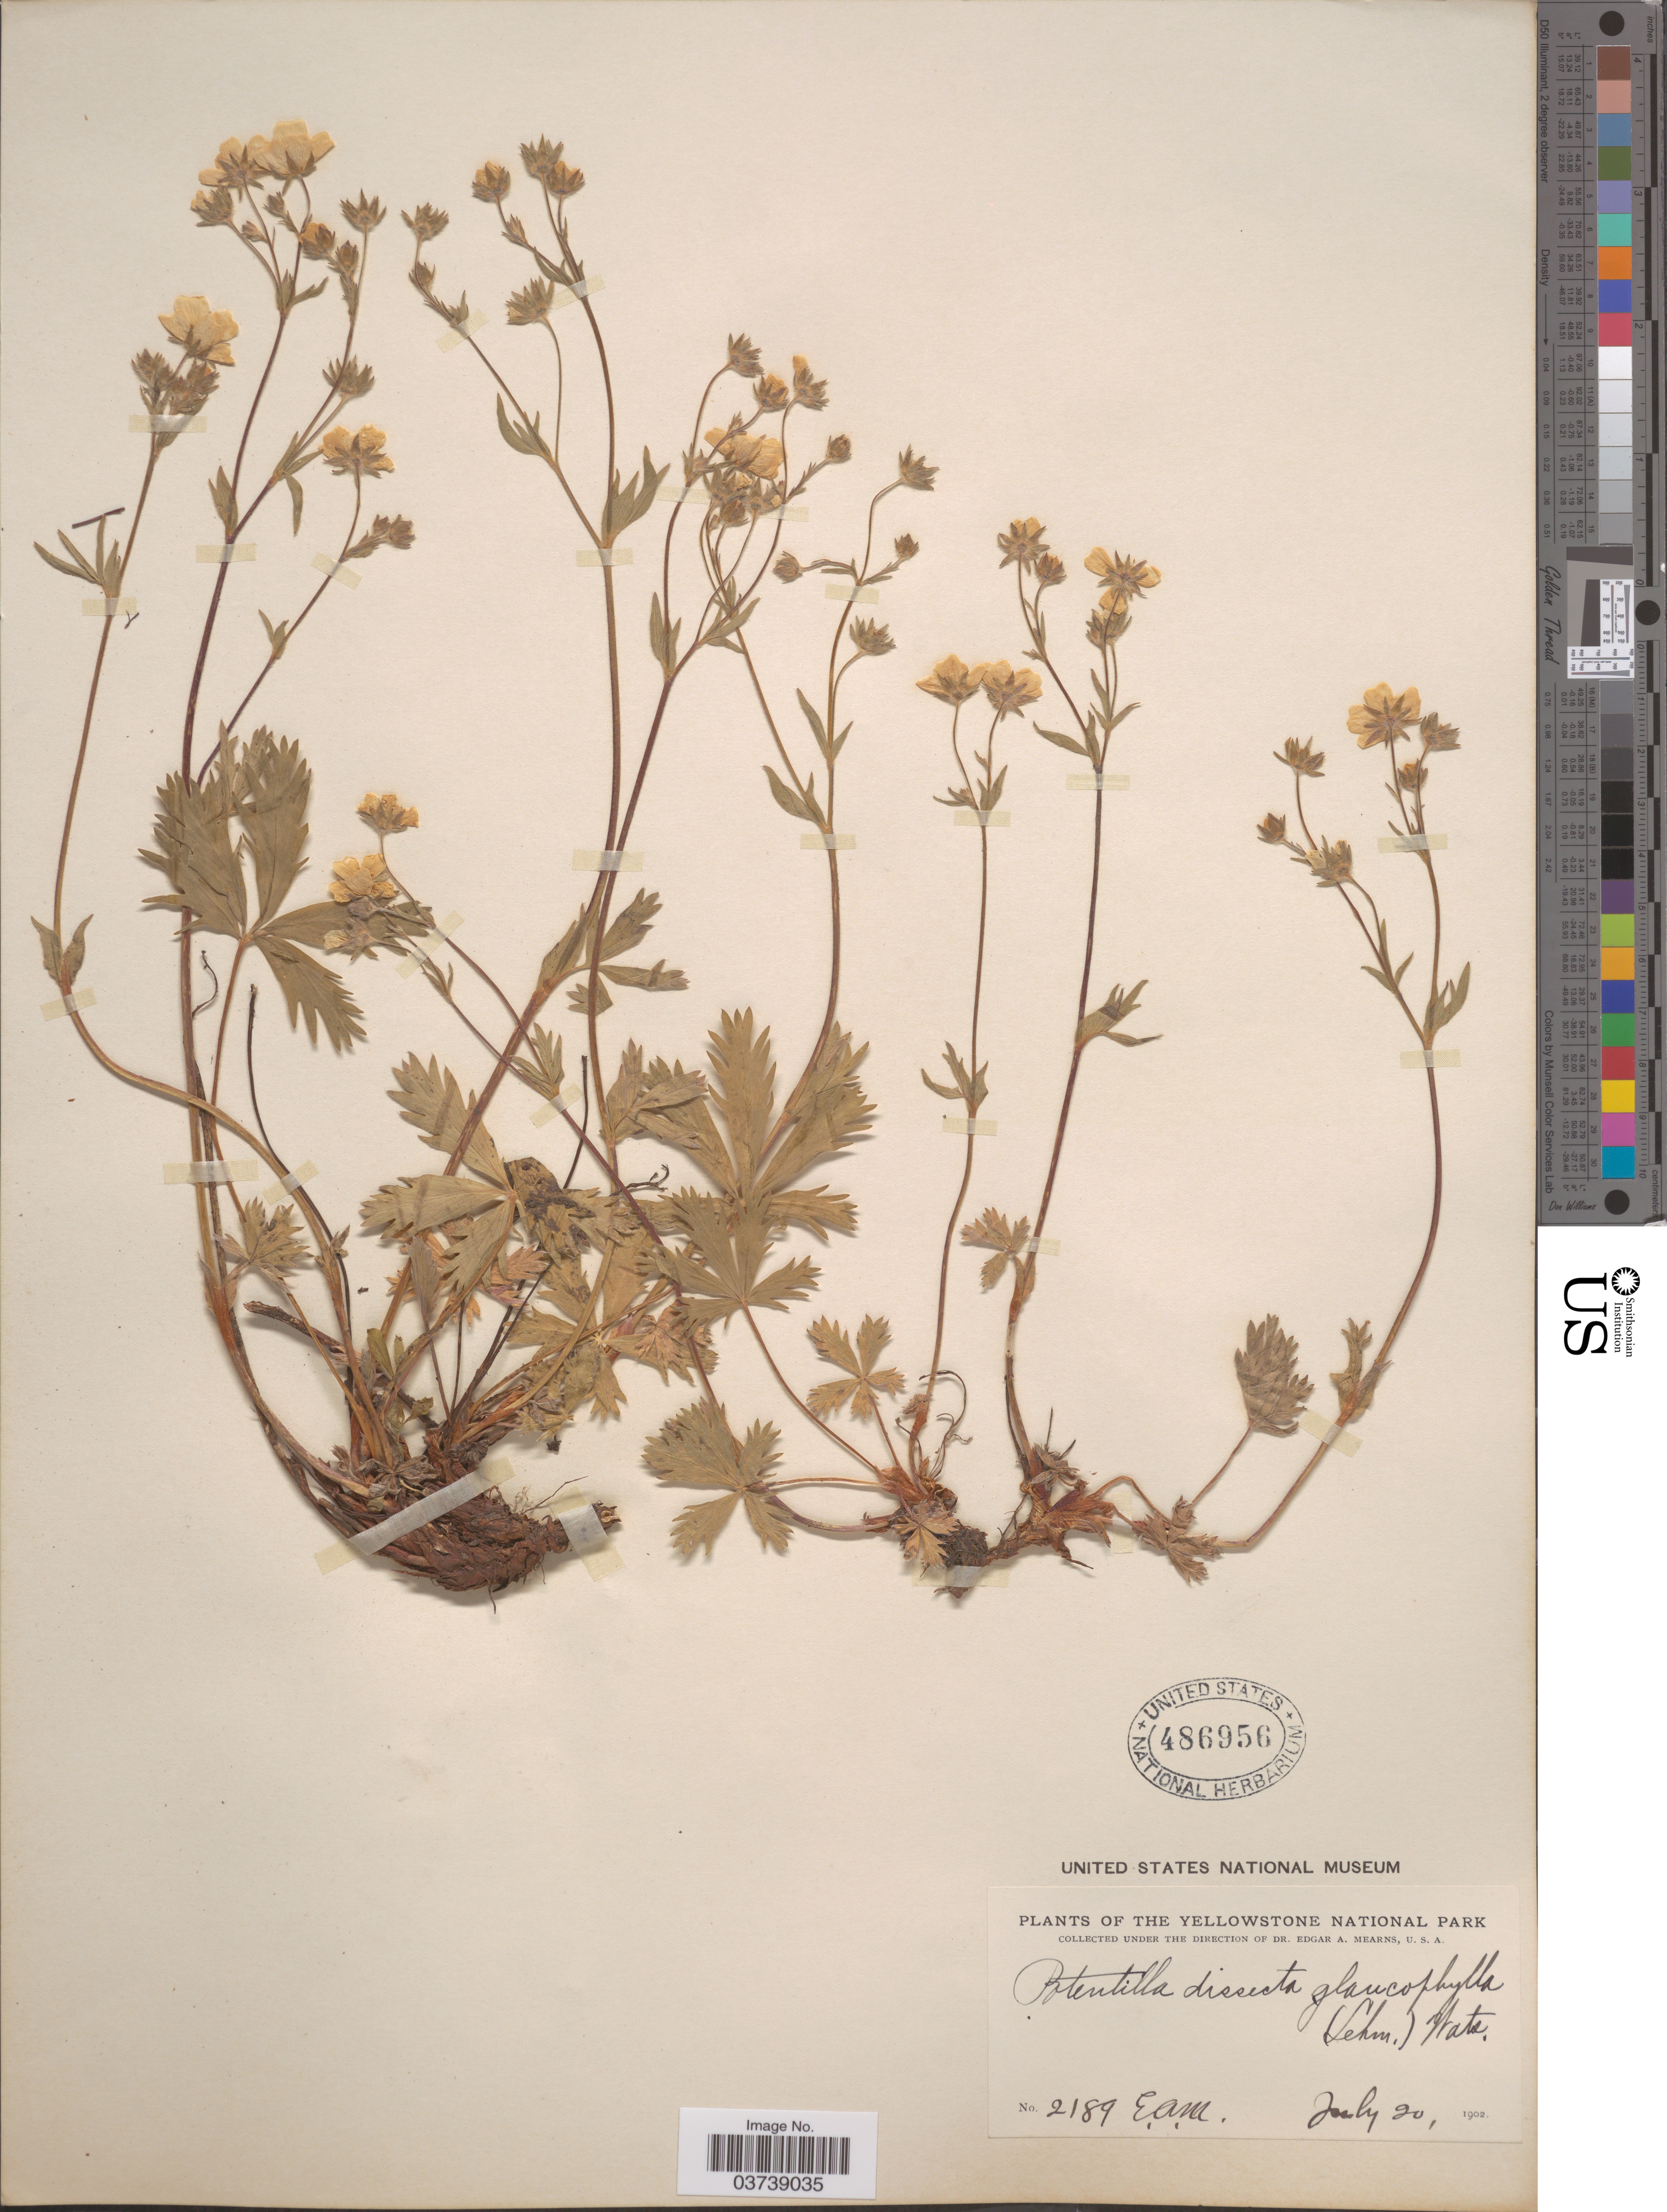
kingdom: Plantae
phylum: Tracheophyta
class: Magnoliopsida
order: Rosales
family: Rosaceae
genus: Potentilla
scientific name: Potentilla diversifolia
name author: Lehm.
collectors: E. A. Mearns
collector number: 2189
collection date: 1902-07-20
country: United States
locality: Yellowstone National Park.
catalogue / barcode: US 486956